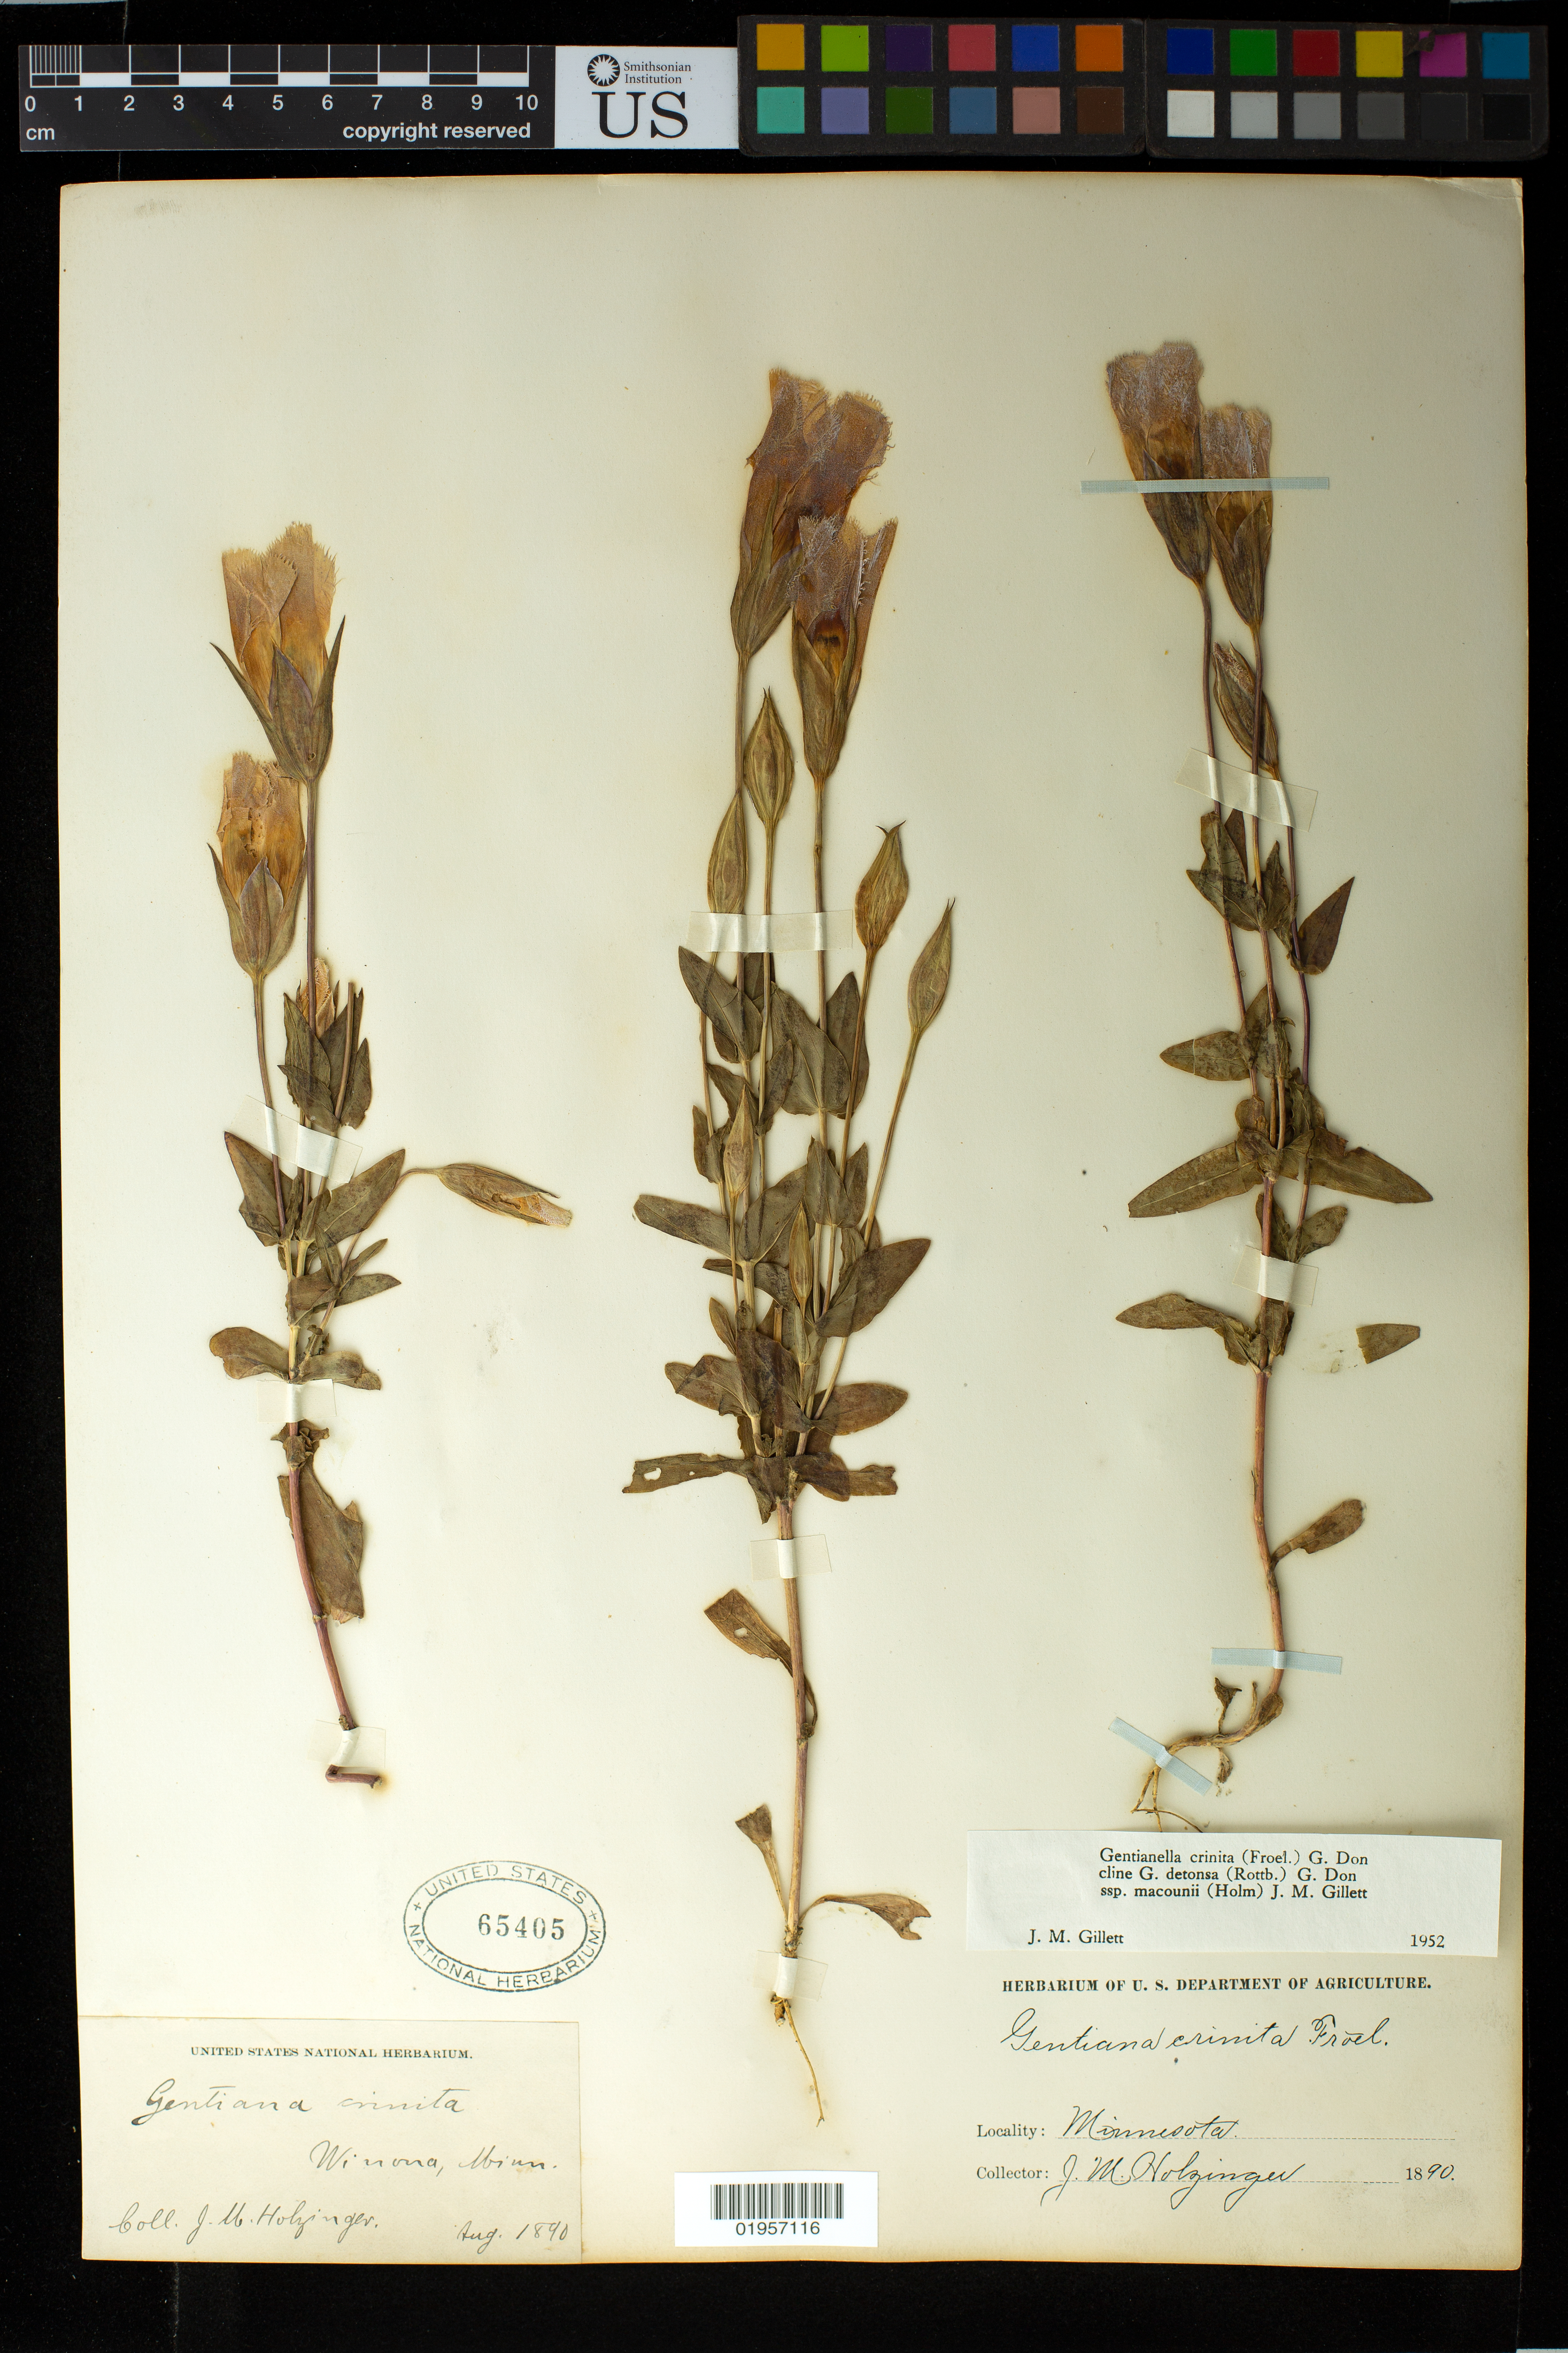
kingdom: Plantae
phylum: Tracheophyta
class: Magnoliopsida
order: Gentianales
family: Gentianaceae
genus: Gentianella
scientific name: Gentianella crinita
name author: (Froel.) G. Don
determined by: Gillett, J. M.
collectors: J. M. Holzinger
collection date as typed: Aug 1890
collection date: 1890-08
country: United States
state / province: Minnesota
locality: Winona, Minn.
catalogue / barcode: US 65405